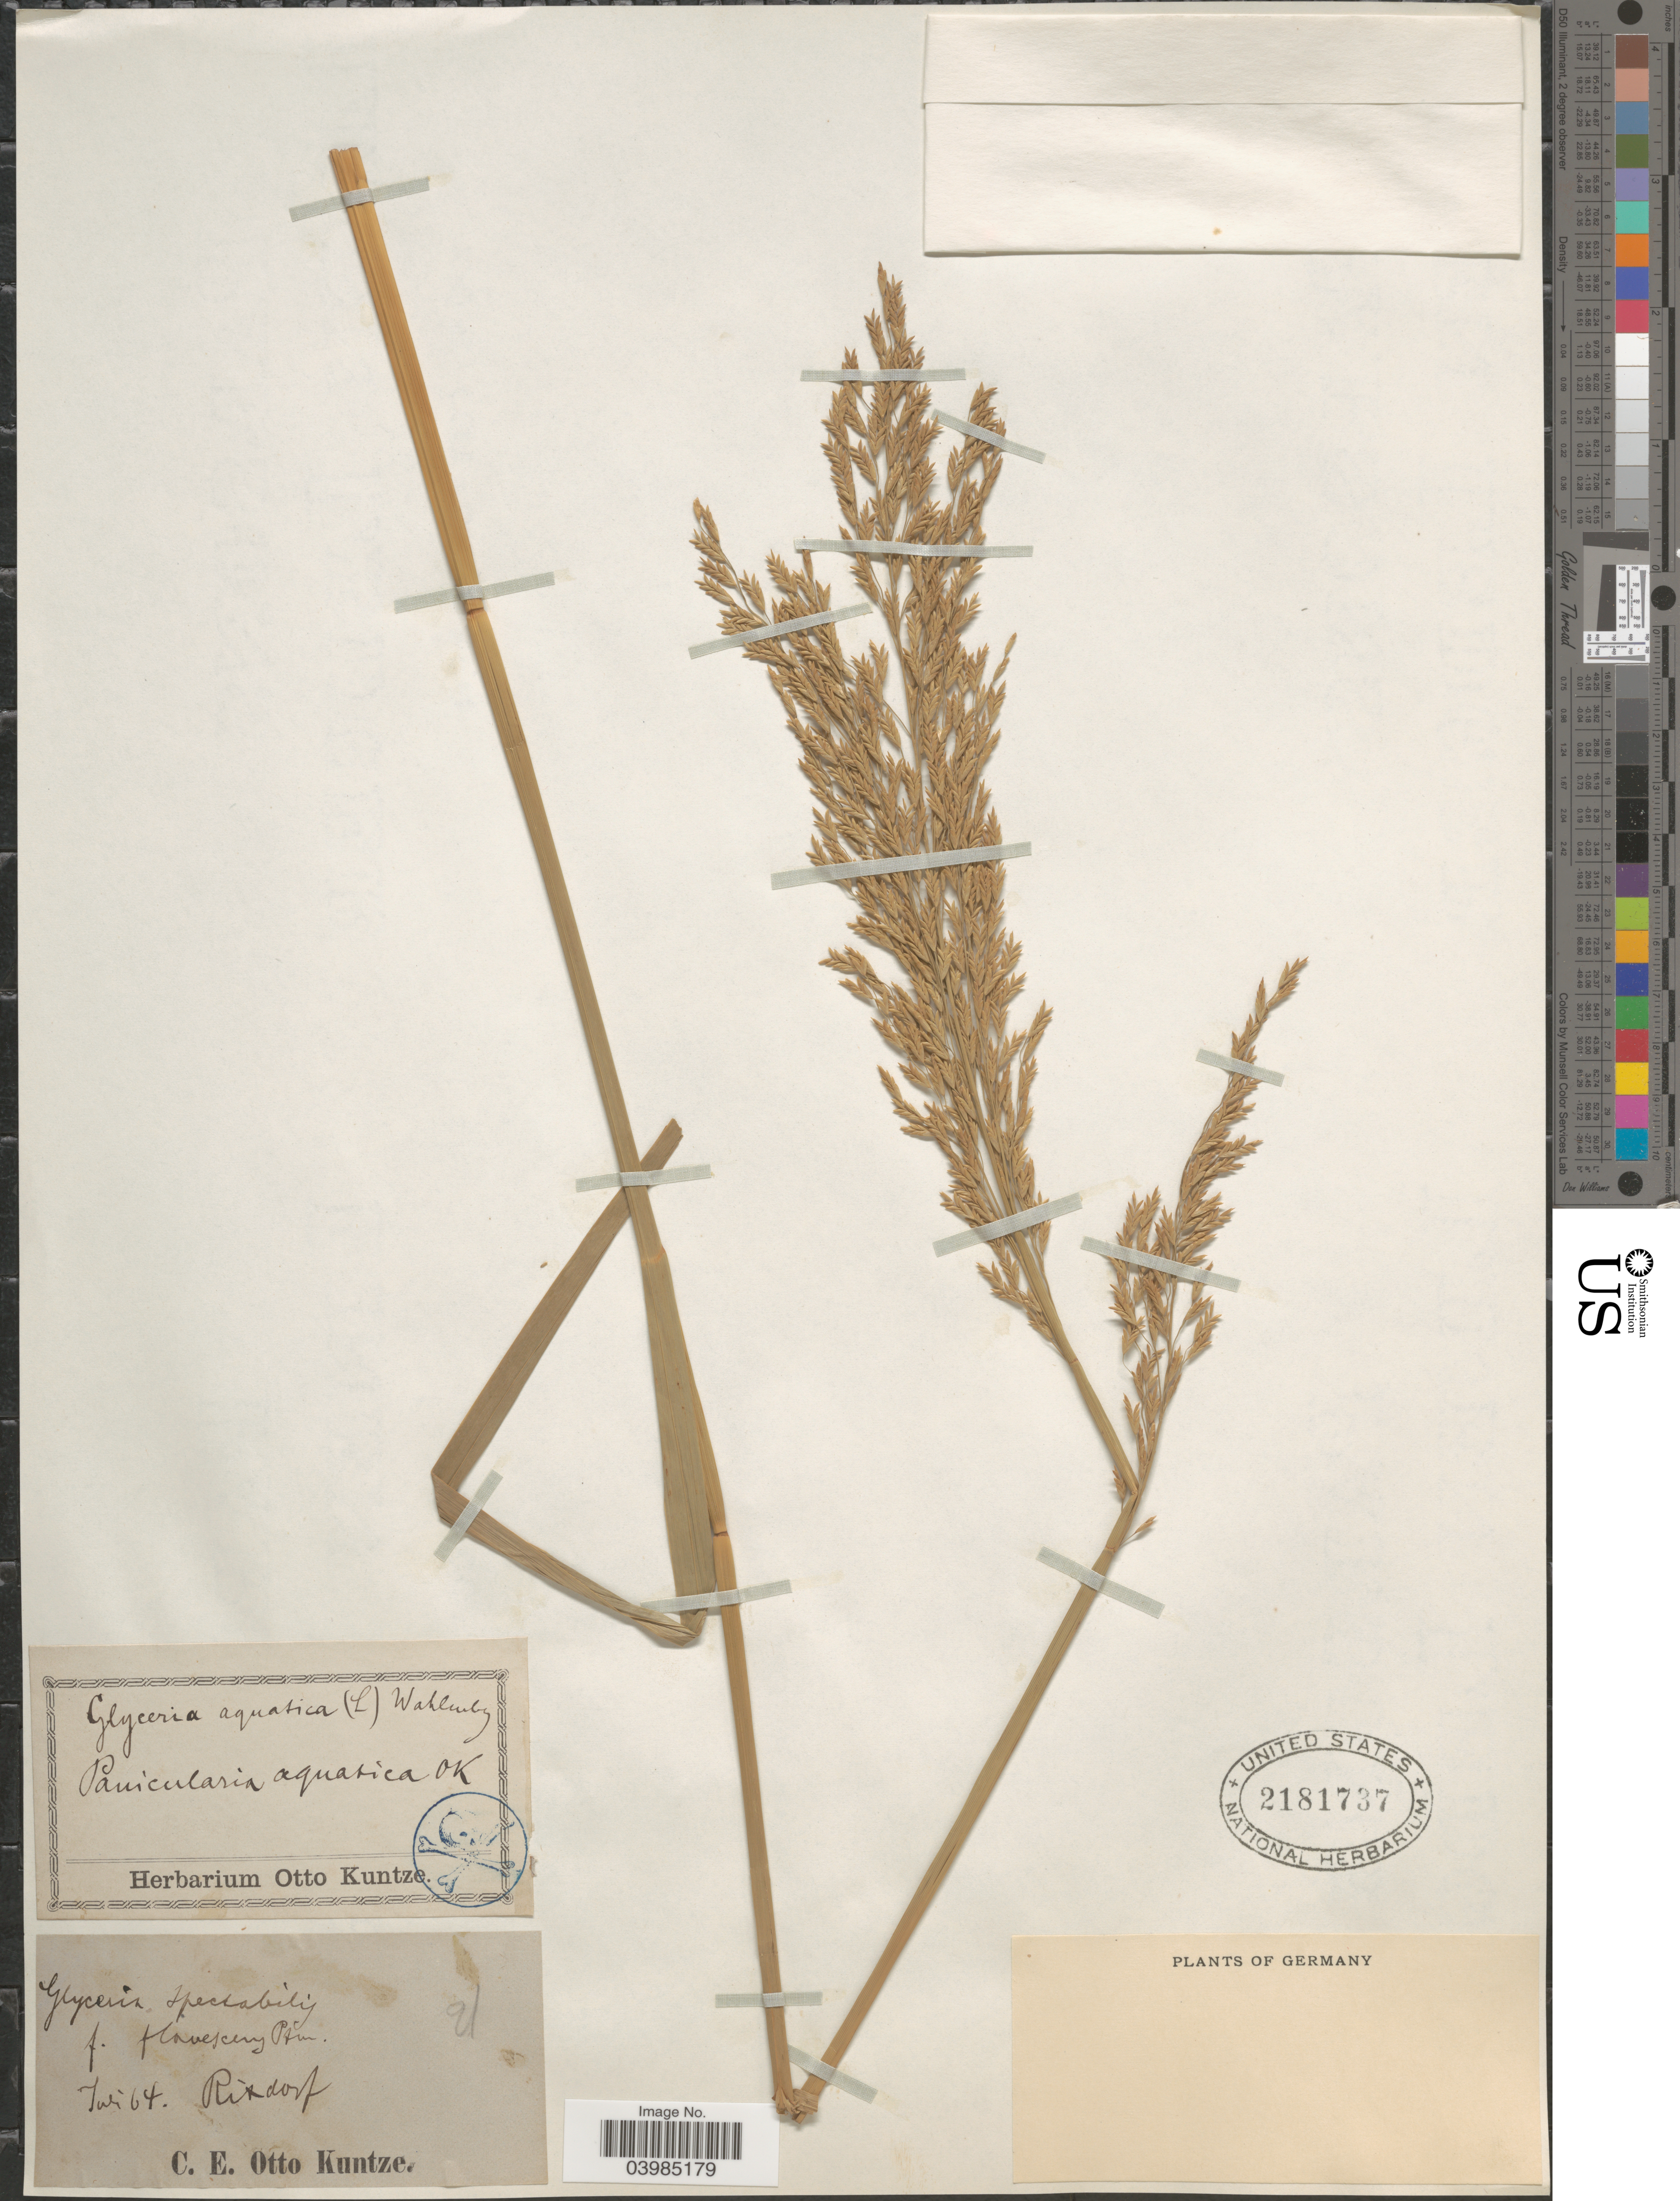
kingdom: Plantae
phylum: Tracheophyta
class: Liliopsida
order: Poales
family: Poaceae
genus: Glyceria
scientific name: Glyceria maxima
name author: (Hartm.) Holmb.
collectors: C.E.O. Kuntze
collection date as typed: Transcribed d/m/y: /7/64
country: Germany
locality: Rixdorf.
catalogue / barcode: US 2181737